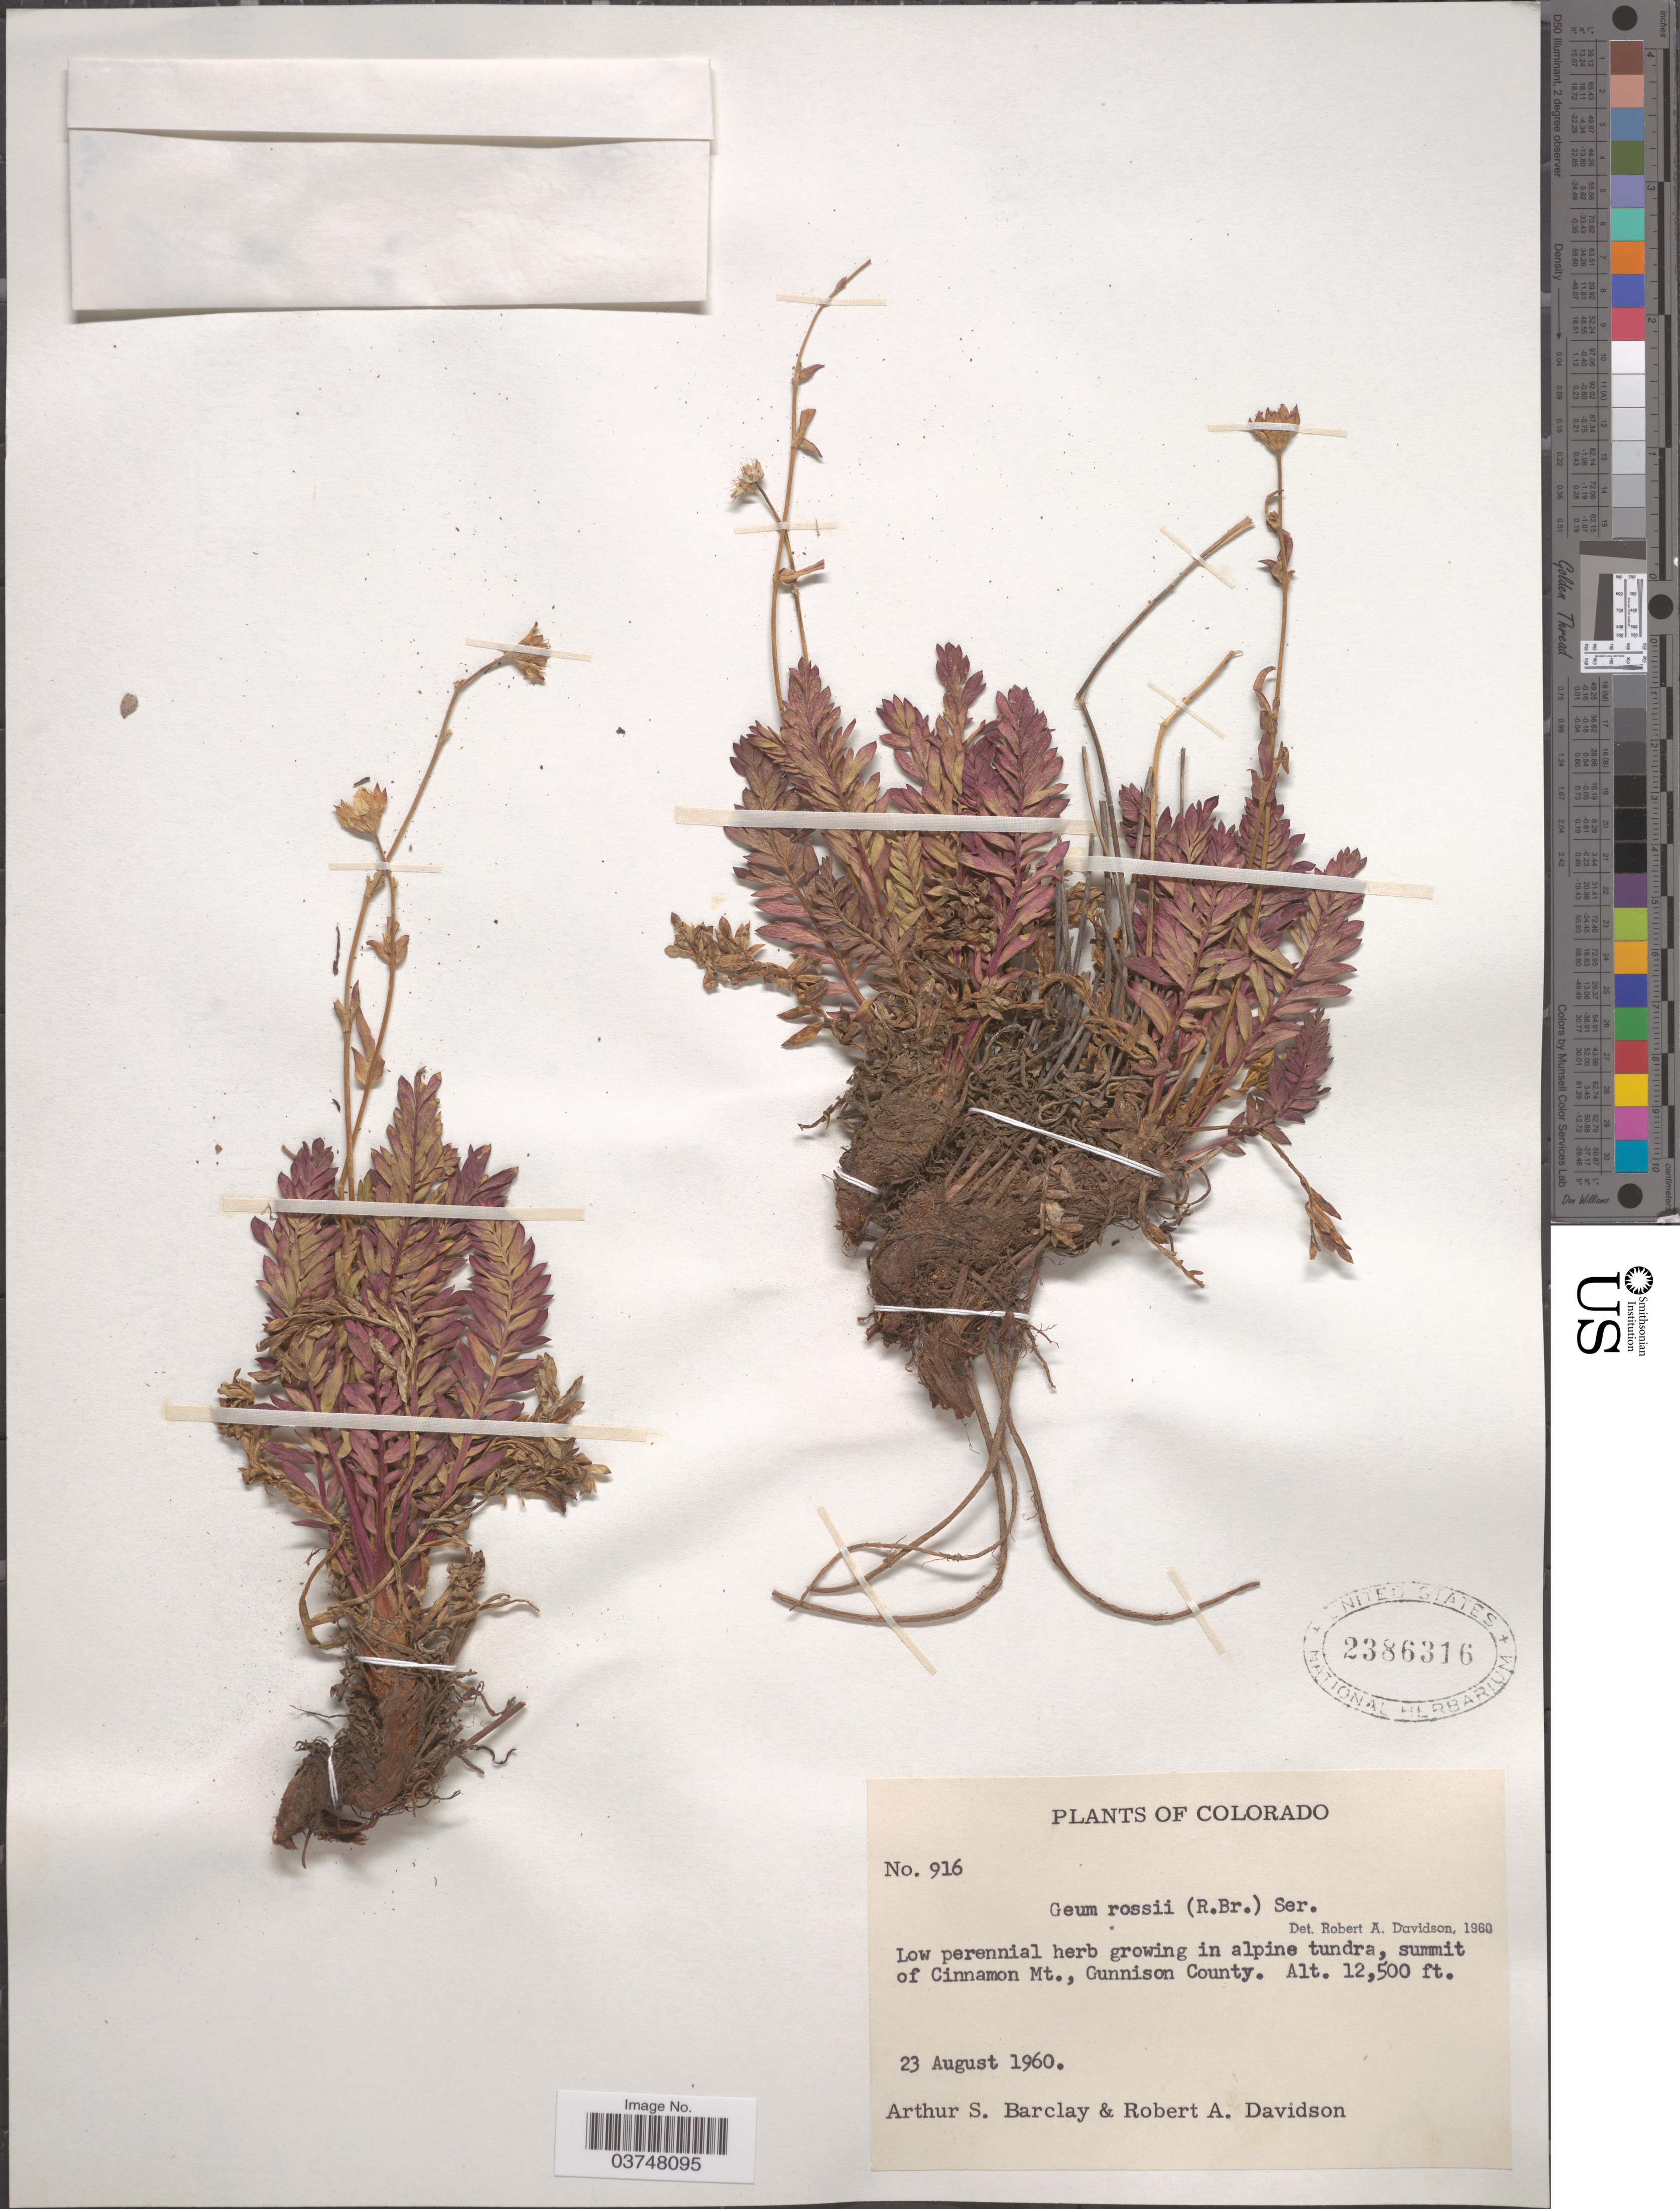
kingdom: Plantae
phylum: Tracheophyta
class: Magnoliopsida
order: Rosales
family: Rosaceae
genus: Acomastylis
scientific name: Acomastylis rossii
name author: (R. Br.) Greene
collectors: A. S. Barclay & R. A. Davidson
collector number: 916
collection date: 1960-08-23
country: United States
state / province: Colorado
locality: Low perennial herb growing in alpine tundra, summit of Cinnamon Mt., Gunnison County.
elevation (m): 3810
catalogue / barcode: US 2386316